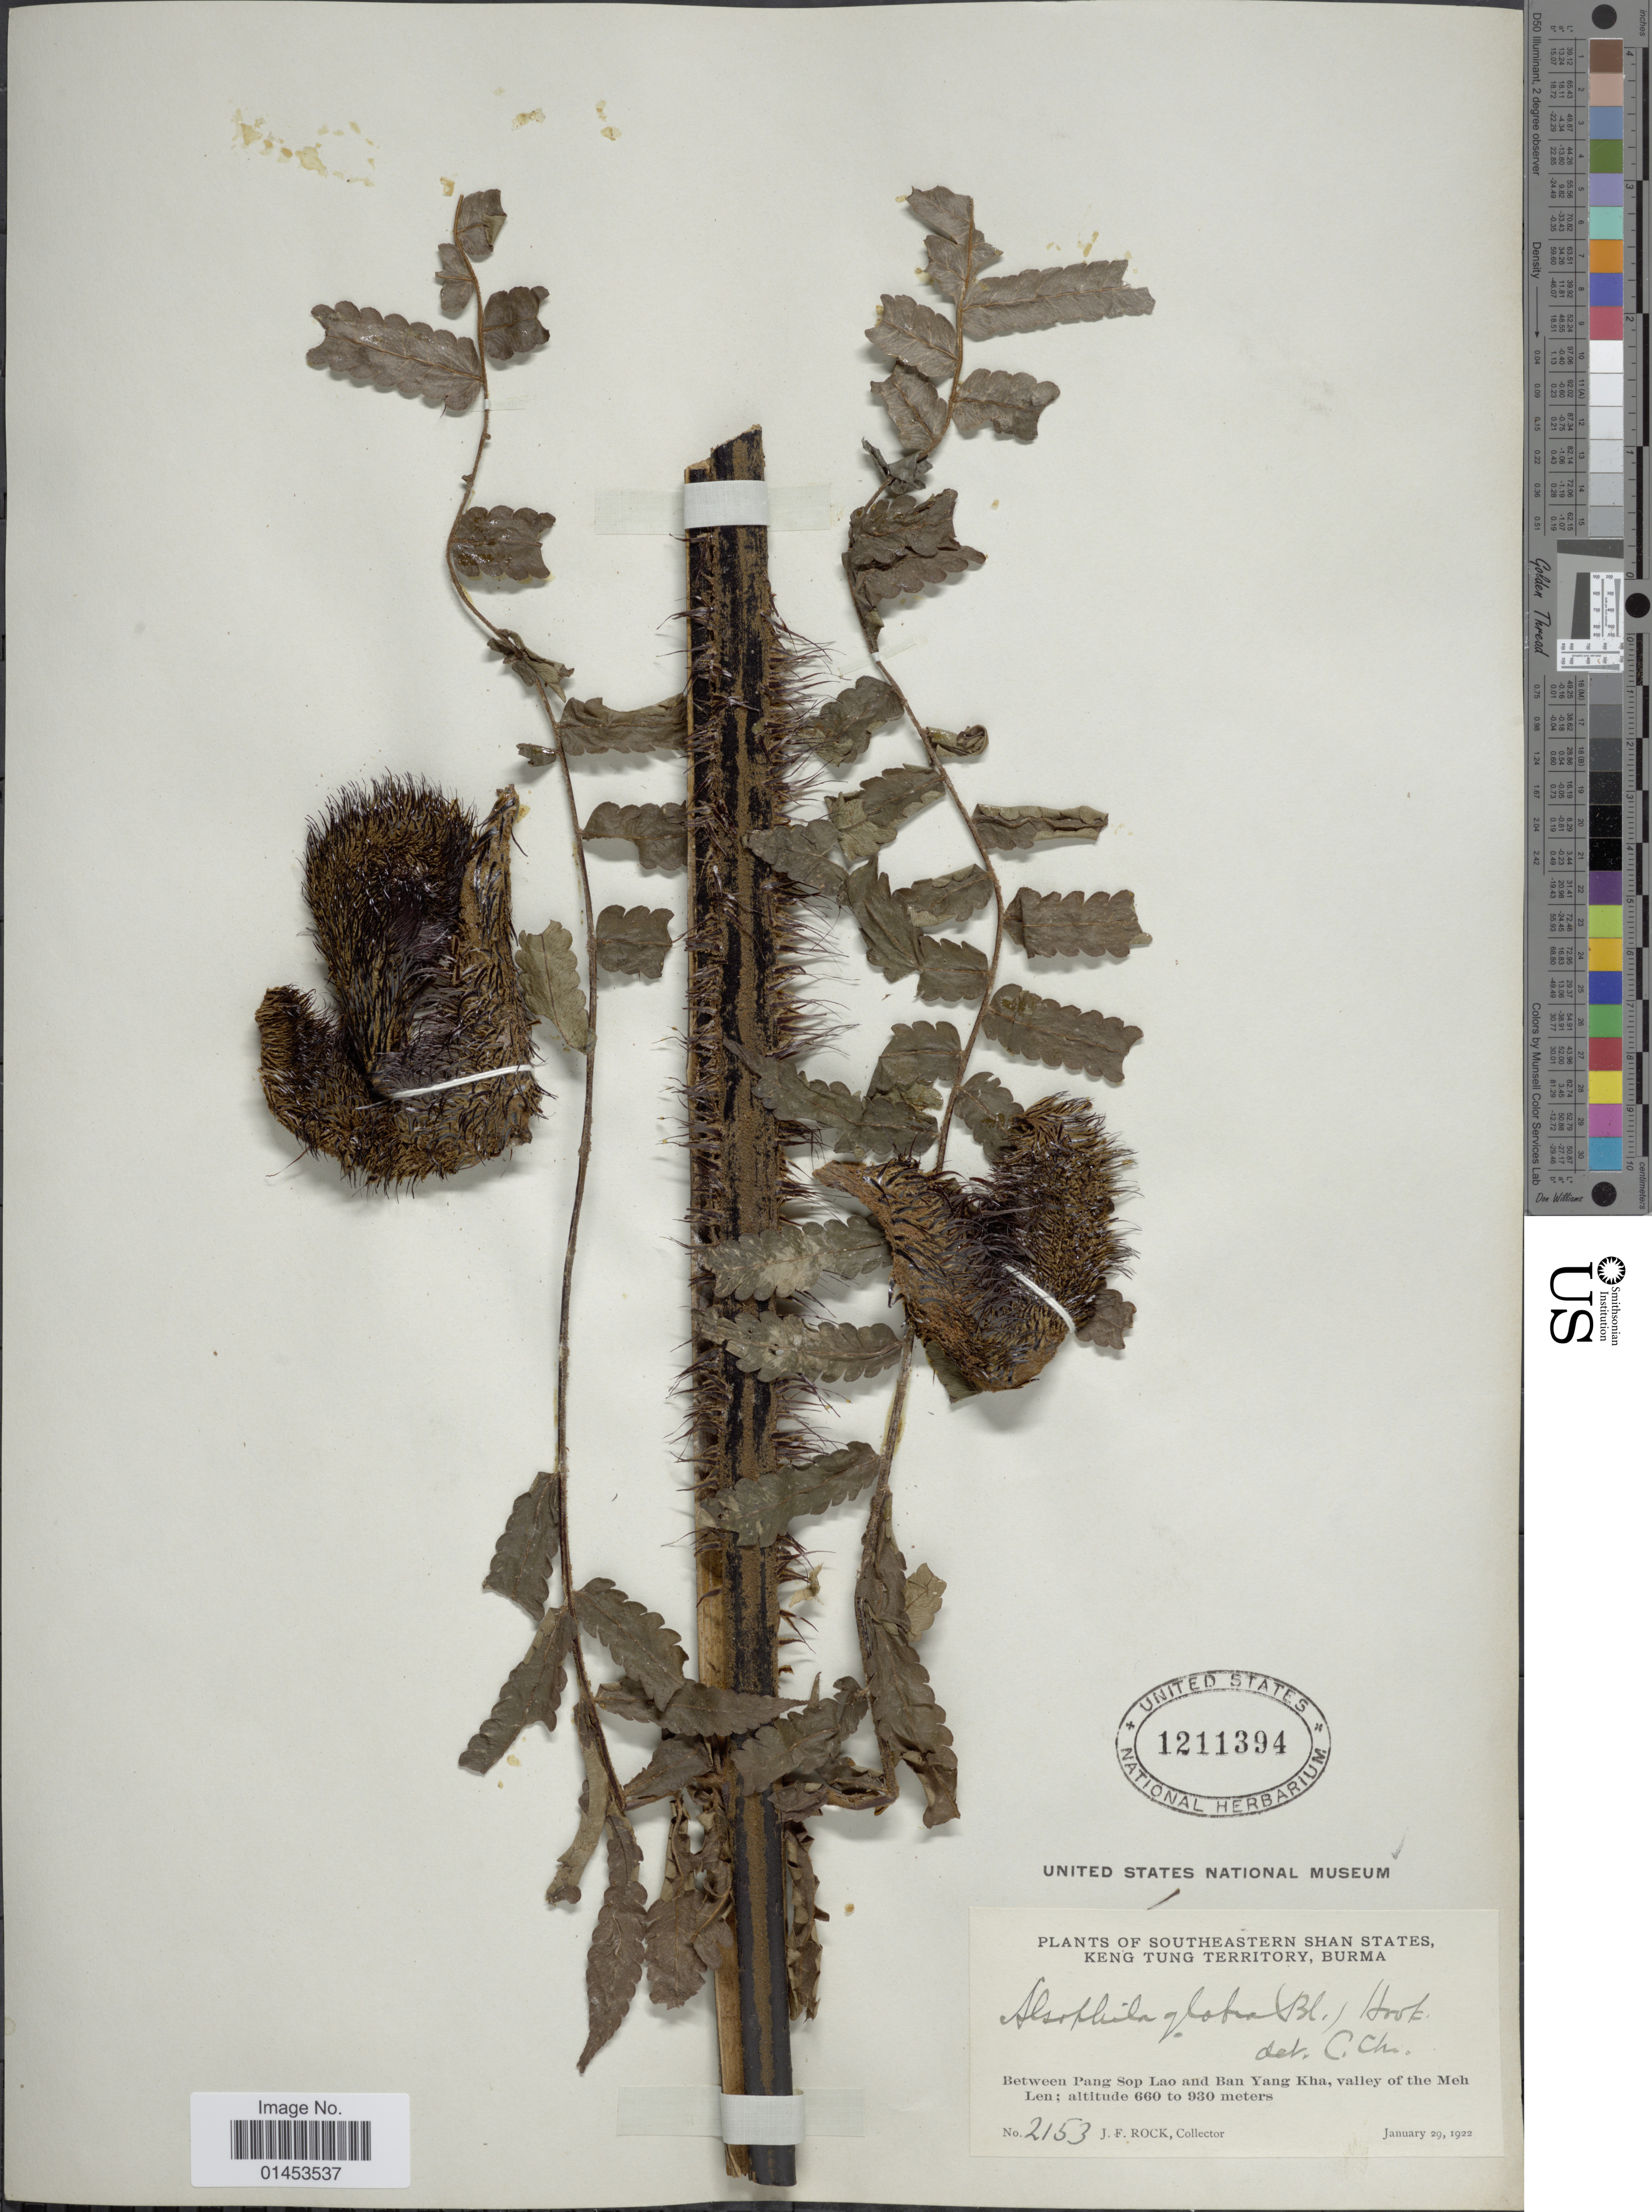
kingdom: Plantae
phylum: Tracheophyta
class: Polypodiopsida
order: Cyatheales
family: Cyatheaceae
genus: Cyathea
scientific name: Cyathea gigantea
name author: (Wall. ex Hook.) Holttum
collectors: J. Rock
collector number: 2153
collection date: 1922-01-29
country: Myanmar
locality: Southeastern Shan States, Keng Tung Territory, Burma, Between Pang Sop Lao and Ban Yang Kha, valley of the Meh len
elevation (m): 660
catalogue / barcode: US 1211394